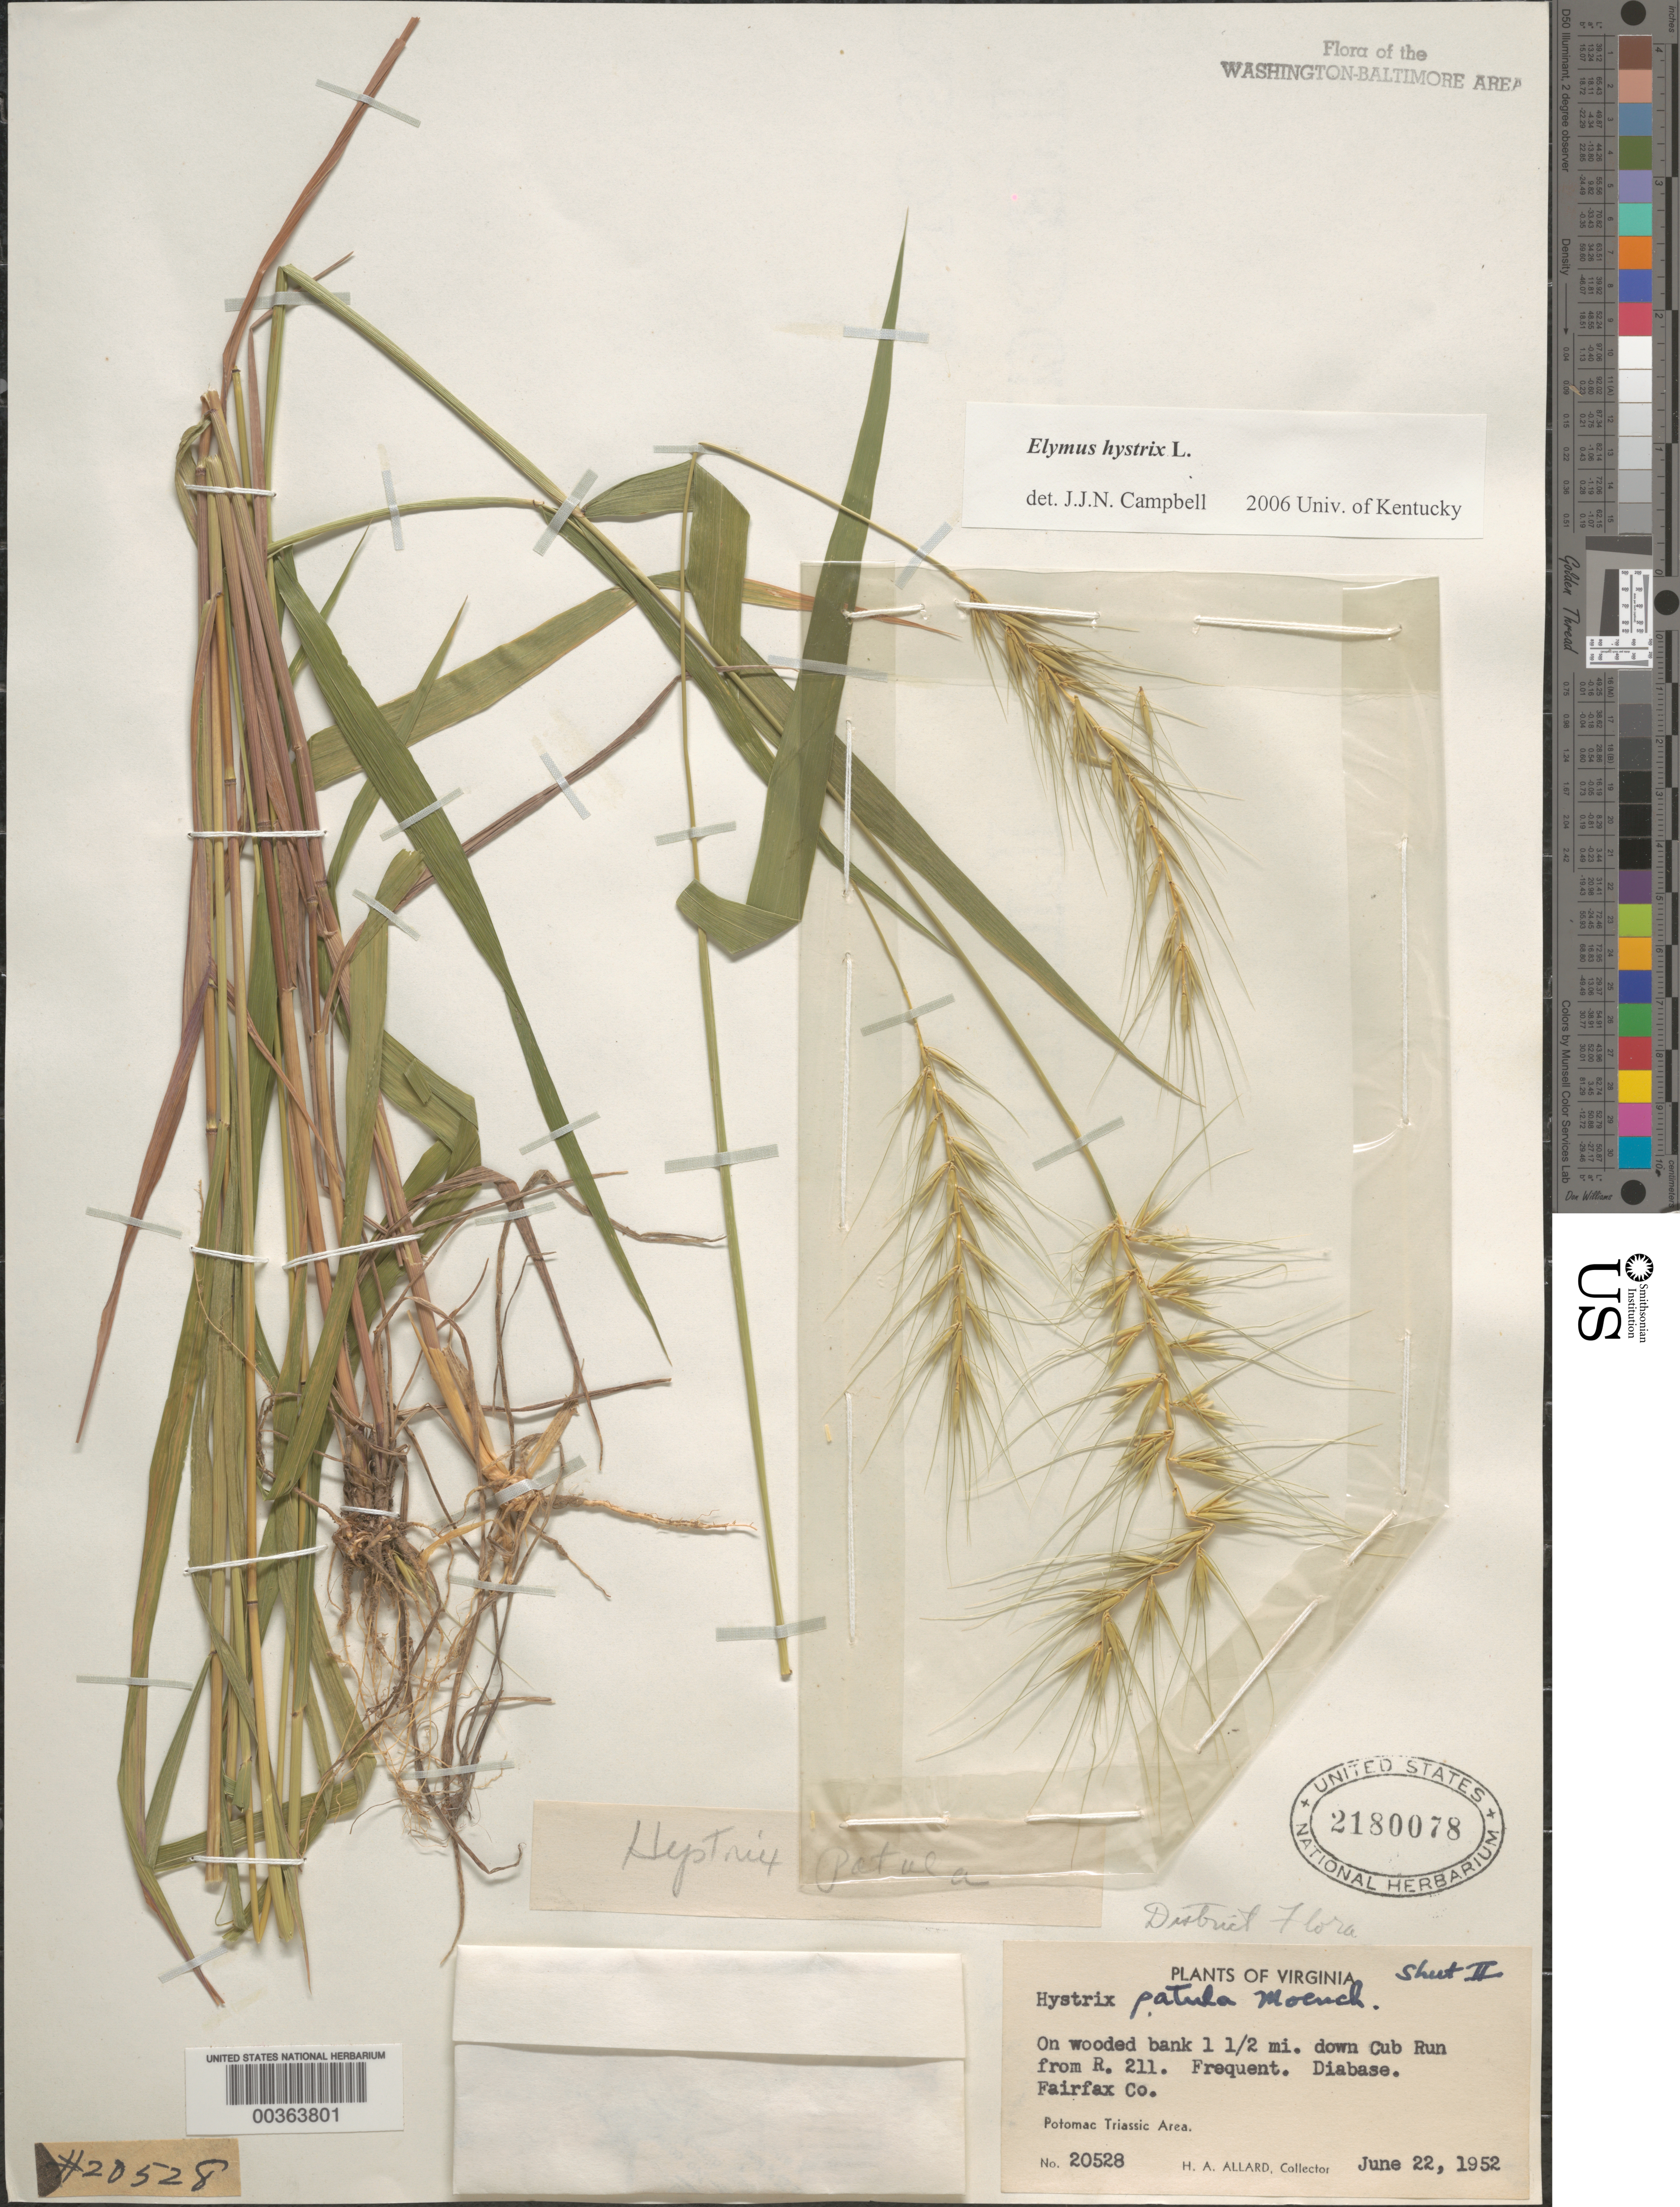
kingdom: Plantae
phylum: Tracheophyta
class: Liliopsida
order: Poales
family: Poaceae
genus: Elymus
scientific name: Elymus hystrix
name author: L.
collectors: H. A. Allard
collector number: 20528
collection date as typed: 22 Jun 1952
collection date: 1952-06-22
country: United States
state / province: Virginia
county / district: Fairfax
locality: Downstream from Route 211 on Cub Run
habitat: On wooded bank of run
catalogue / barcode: US 2180078